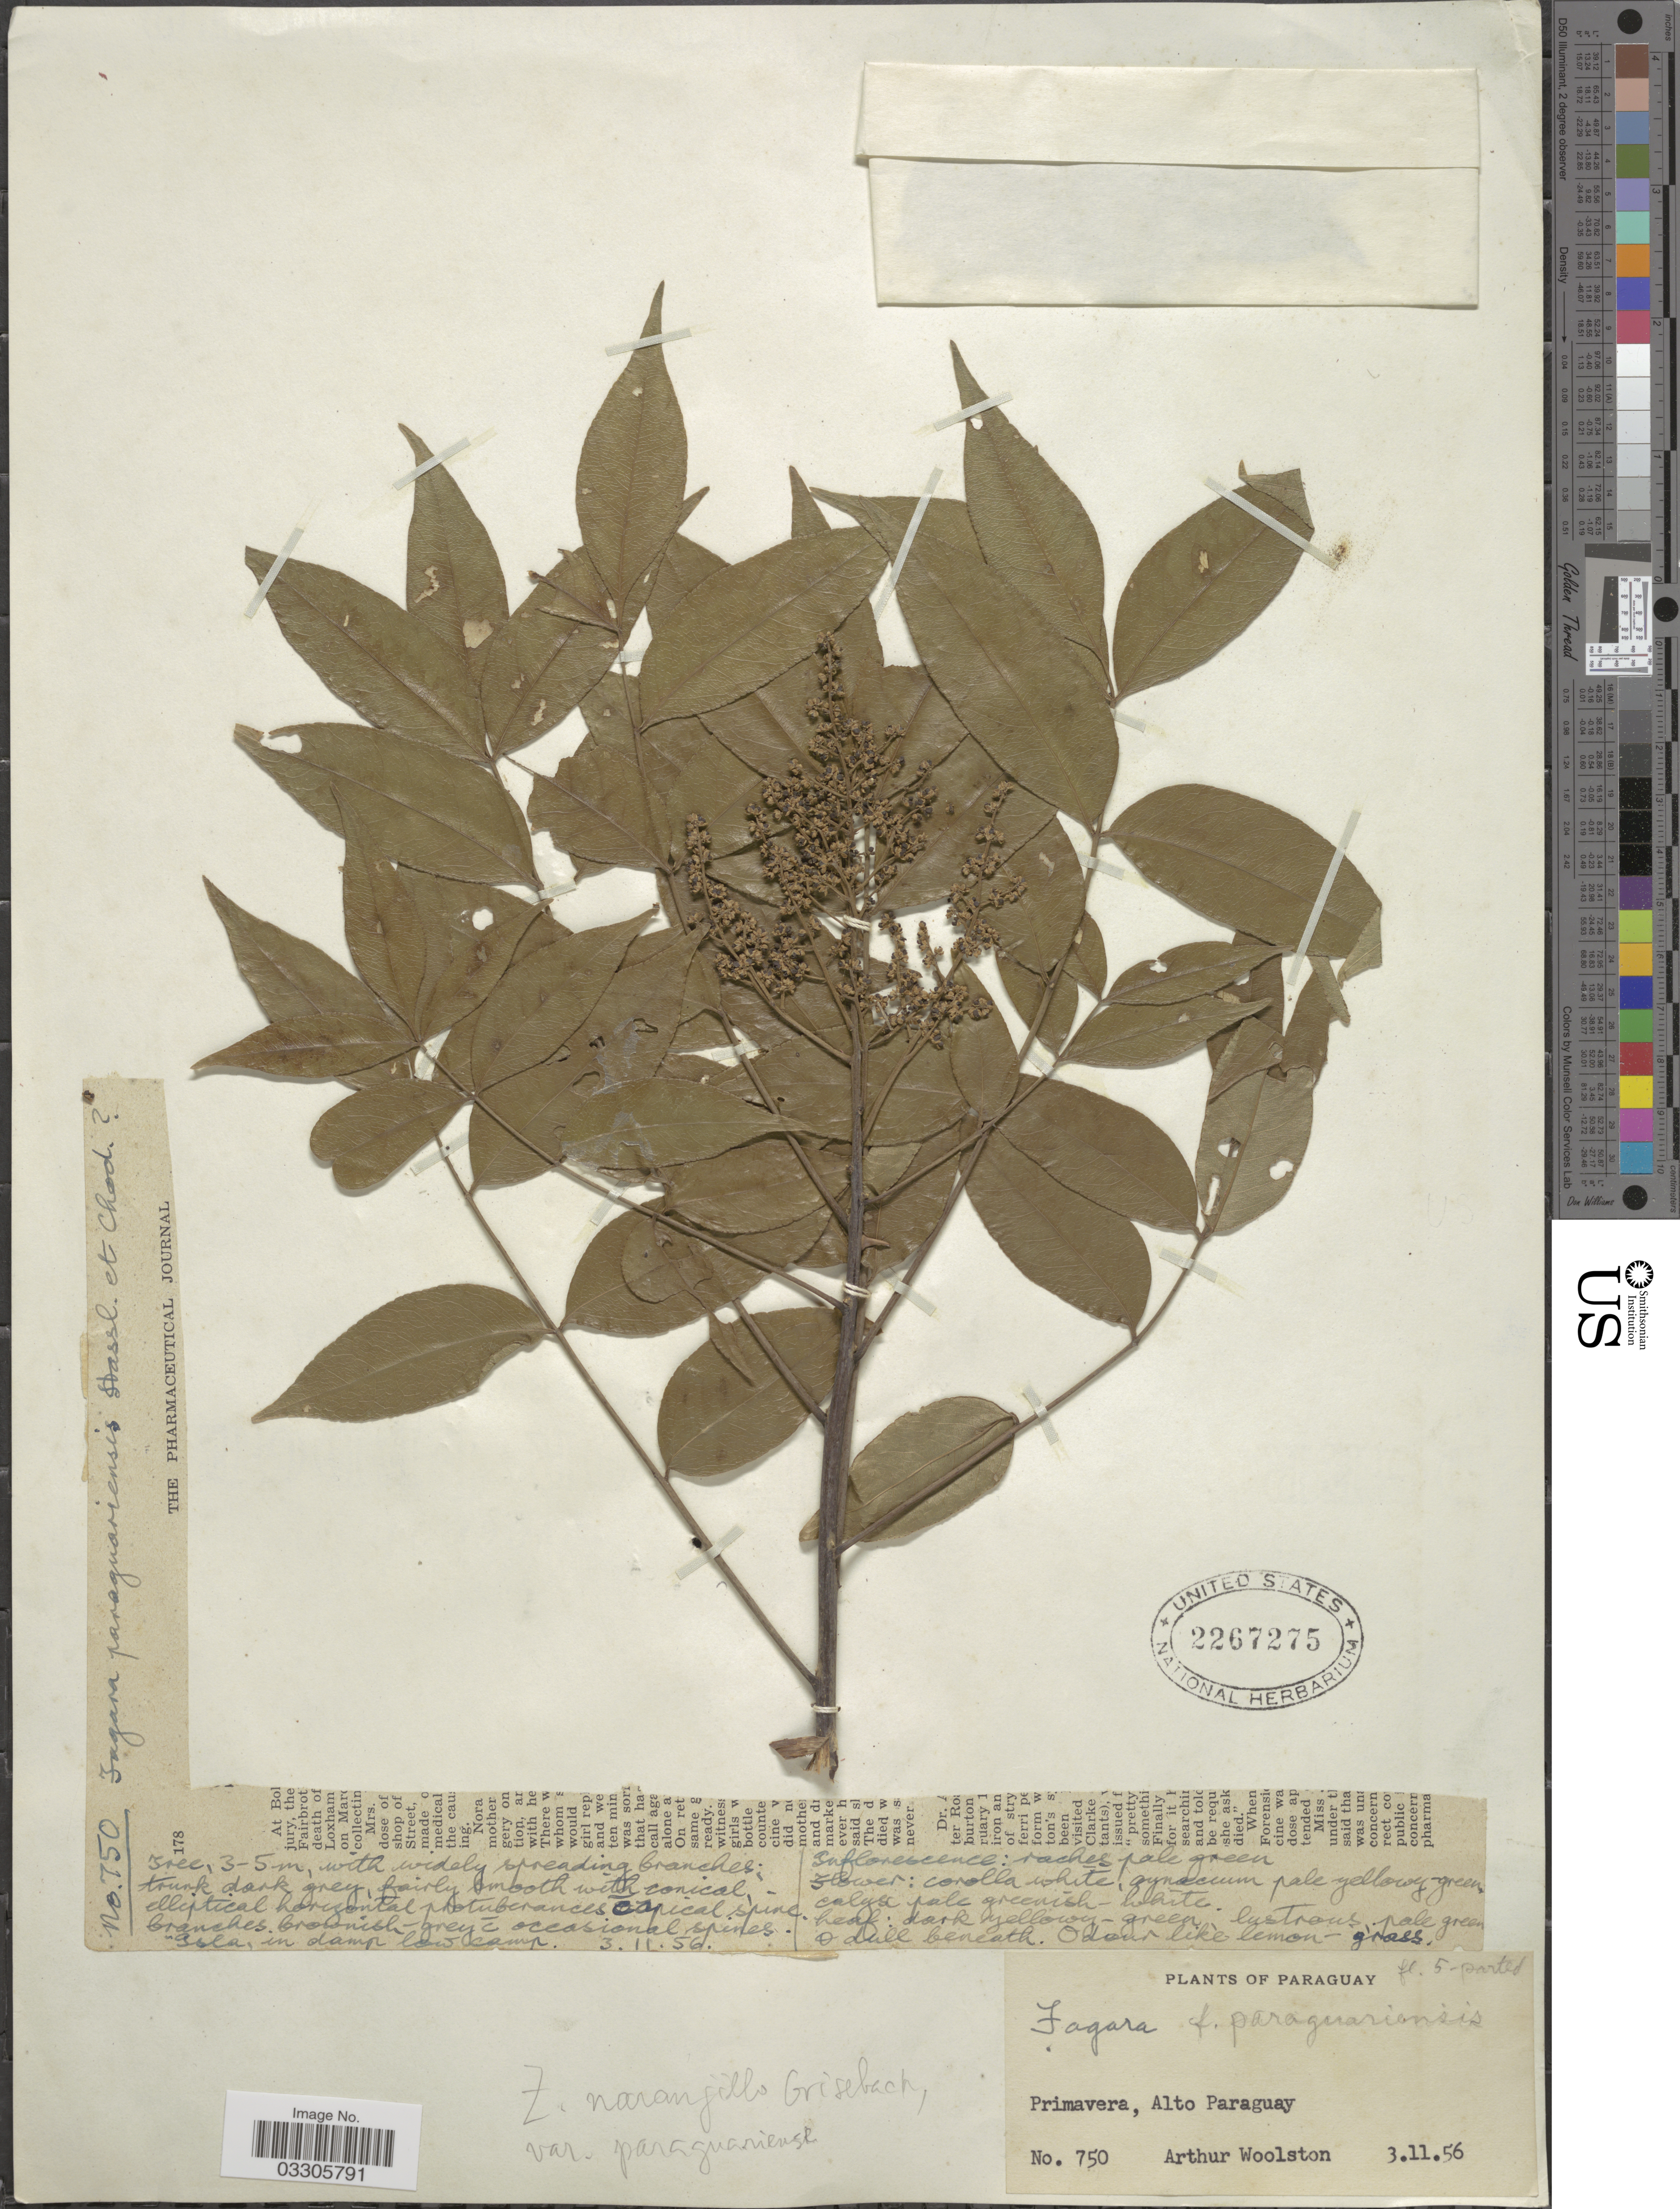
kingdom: Plantae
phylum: Tracheophyta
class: Magnoliopsida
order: Sapindales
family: Rutaceae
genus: Zanthoxylum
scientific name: Zanthoxylum naranjillo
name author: Griseb.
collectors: A. L. Woolston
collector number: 750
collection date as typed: Transcribed d/m/y: 3/11/56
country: Paraguay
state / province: Alto Paraguay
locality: Primavera.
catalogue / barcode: US 2267275